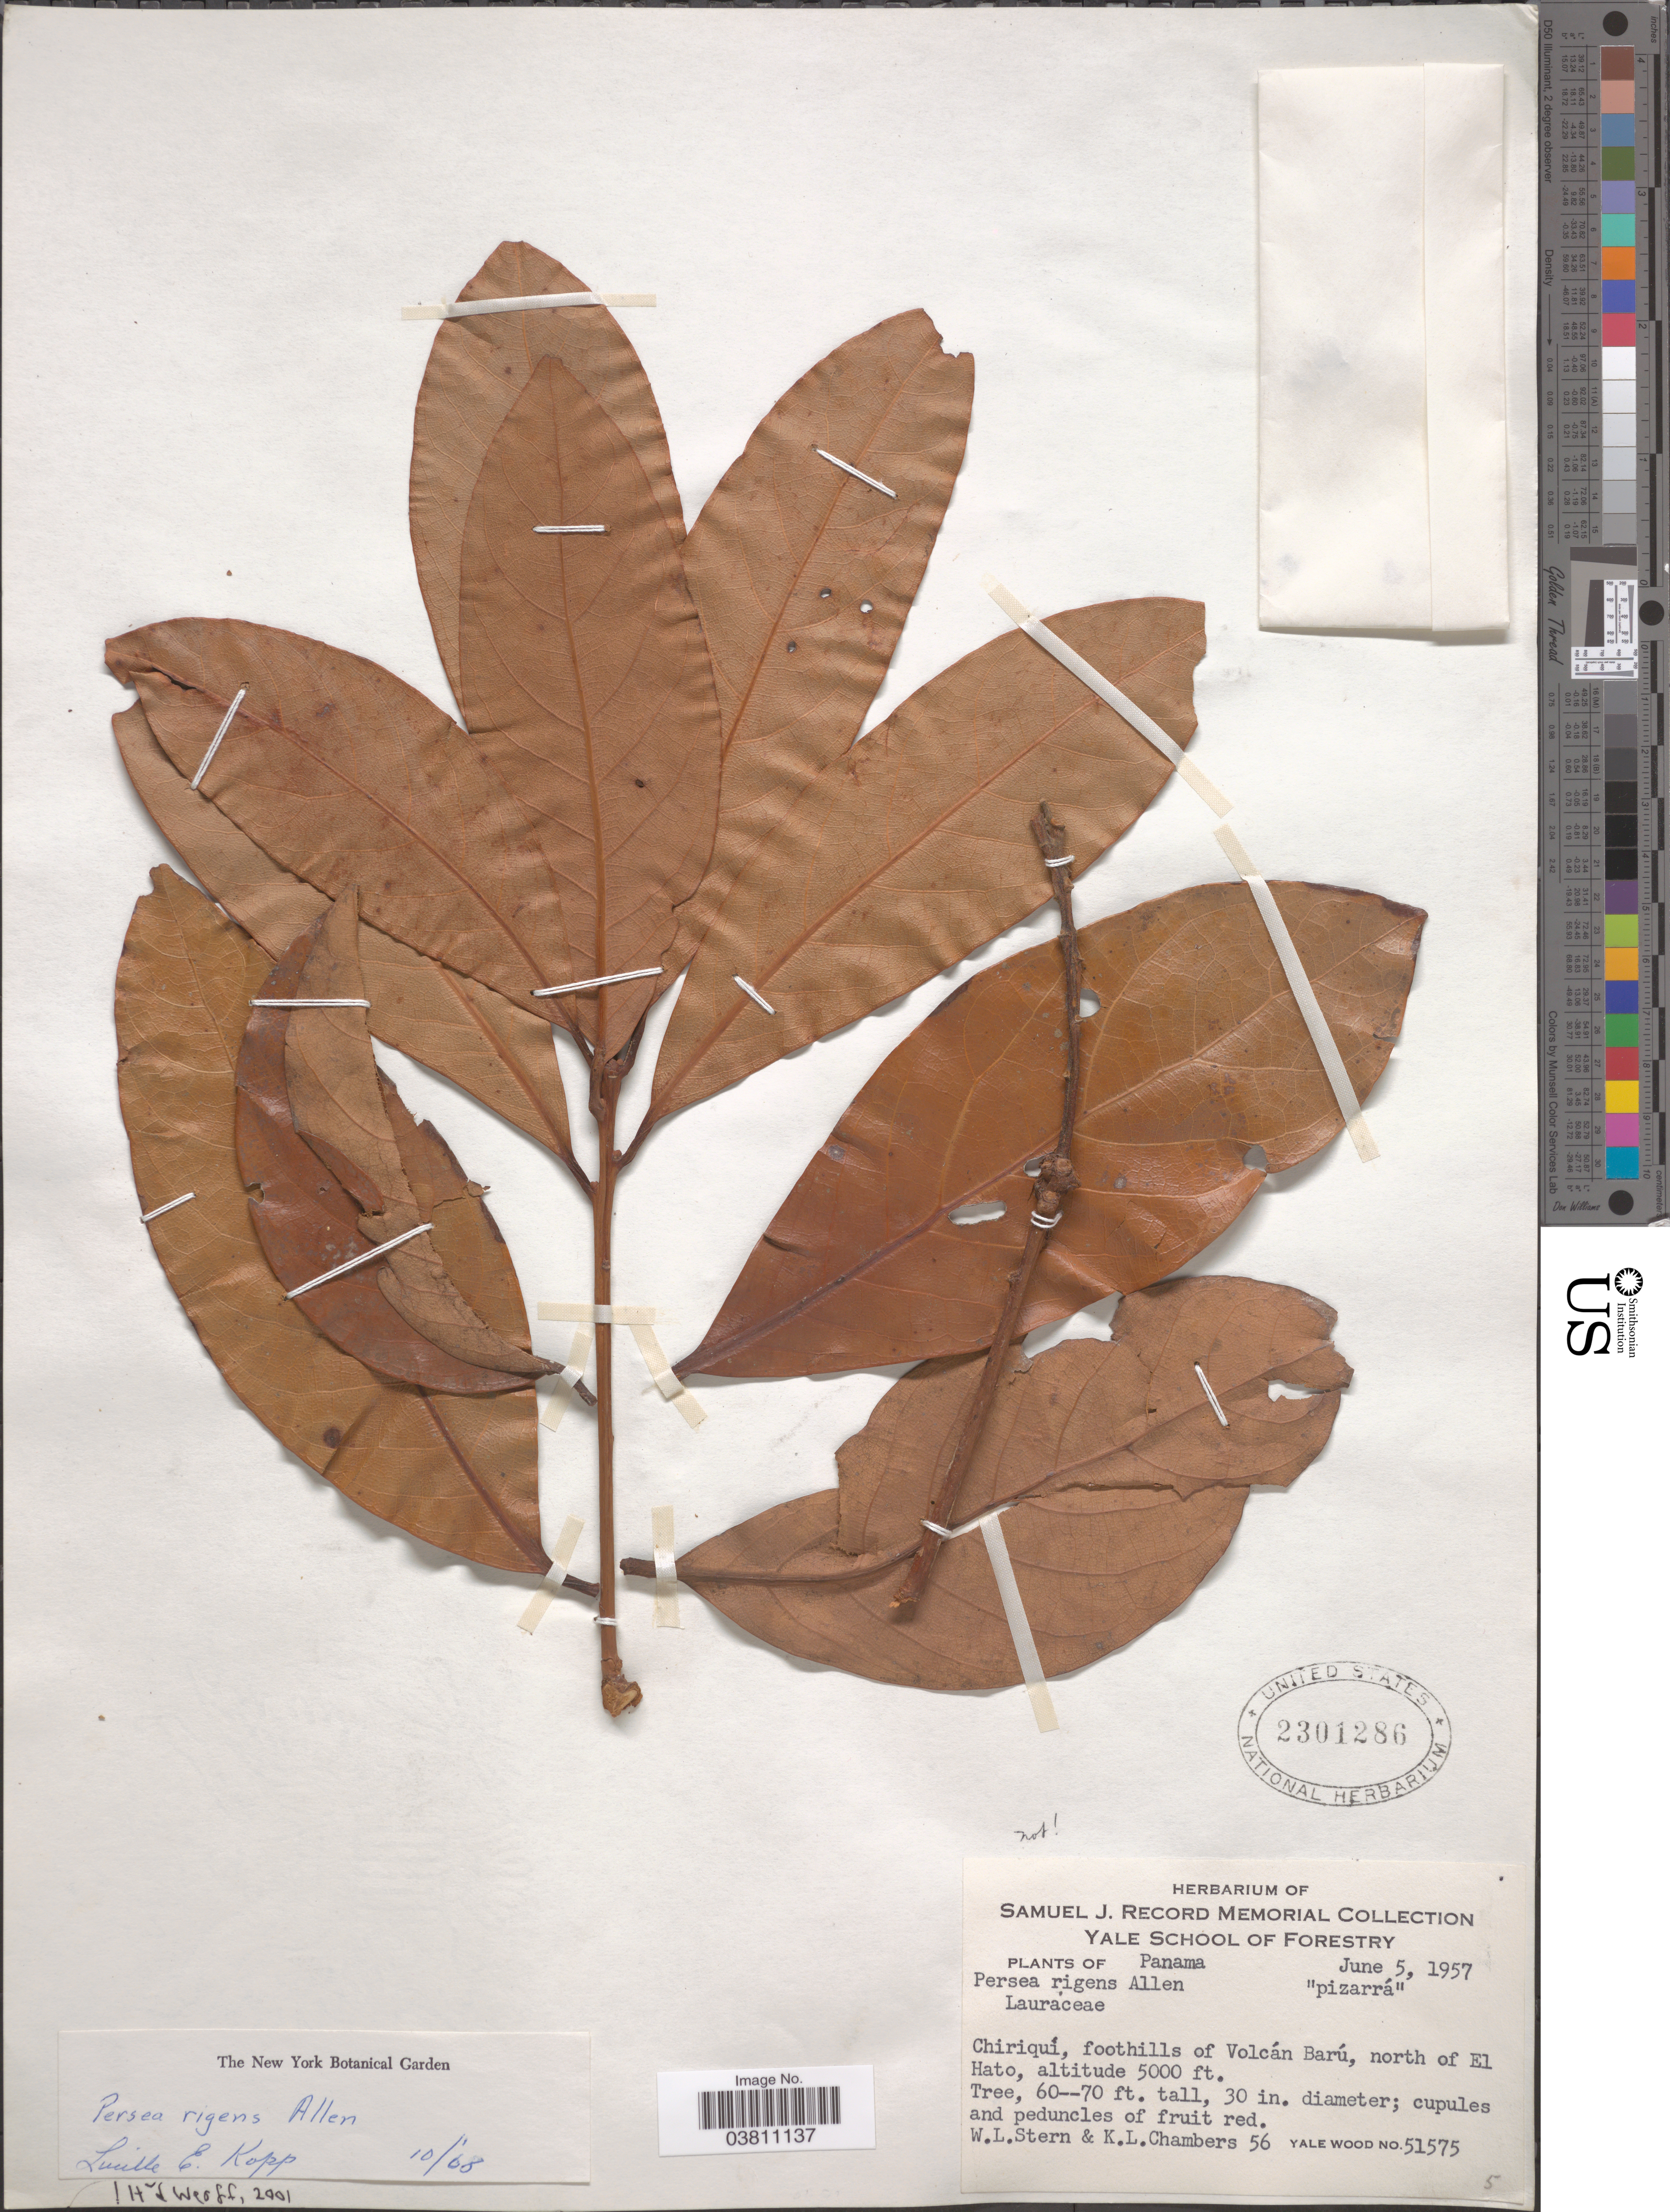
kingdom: Plantae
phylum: Tracheophyta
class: Magnoliopsida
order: Laurales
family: Lauraceae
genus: Persea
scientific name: Persea rigens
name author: C.K. Allen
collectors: W. L. Stern & K. Chambers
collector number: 56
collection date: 1957-06-05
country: Panama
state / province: Chiriqui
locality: Foothills of Volcán Barú, north of El Hato.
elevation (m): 1524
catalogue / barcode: US 2301286